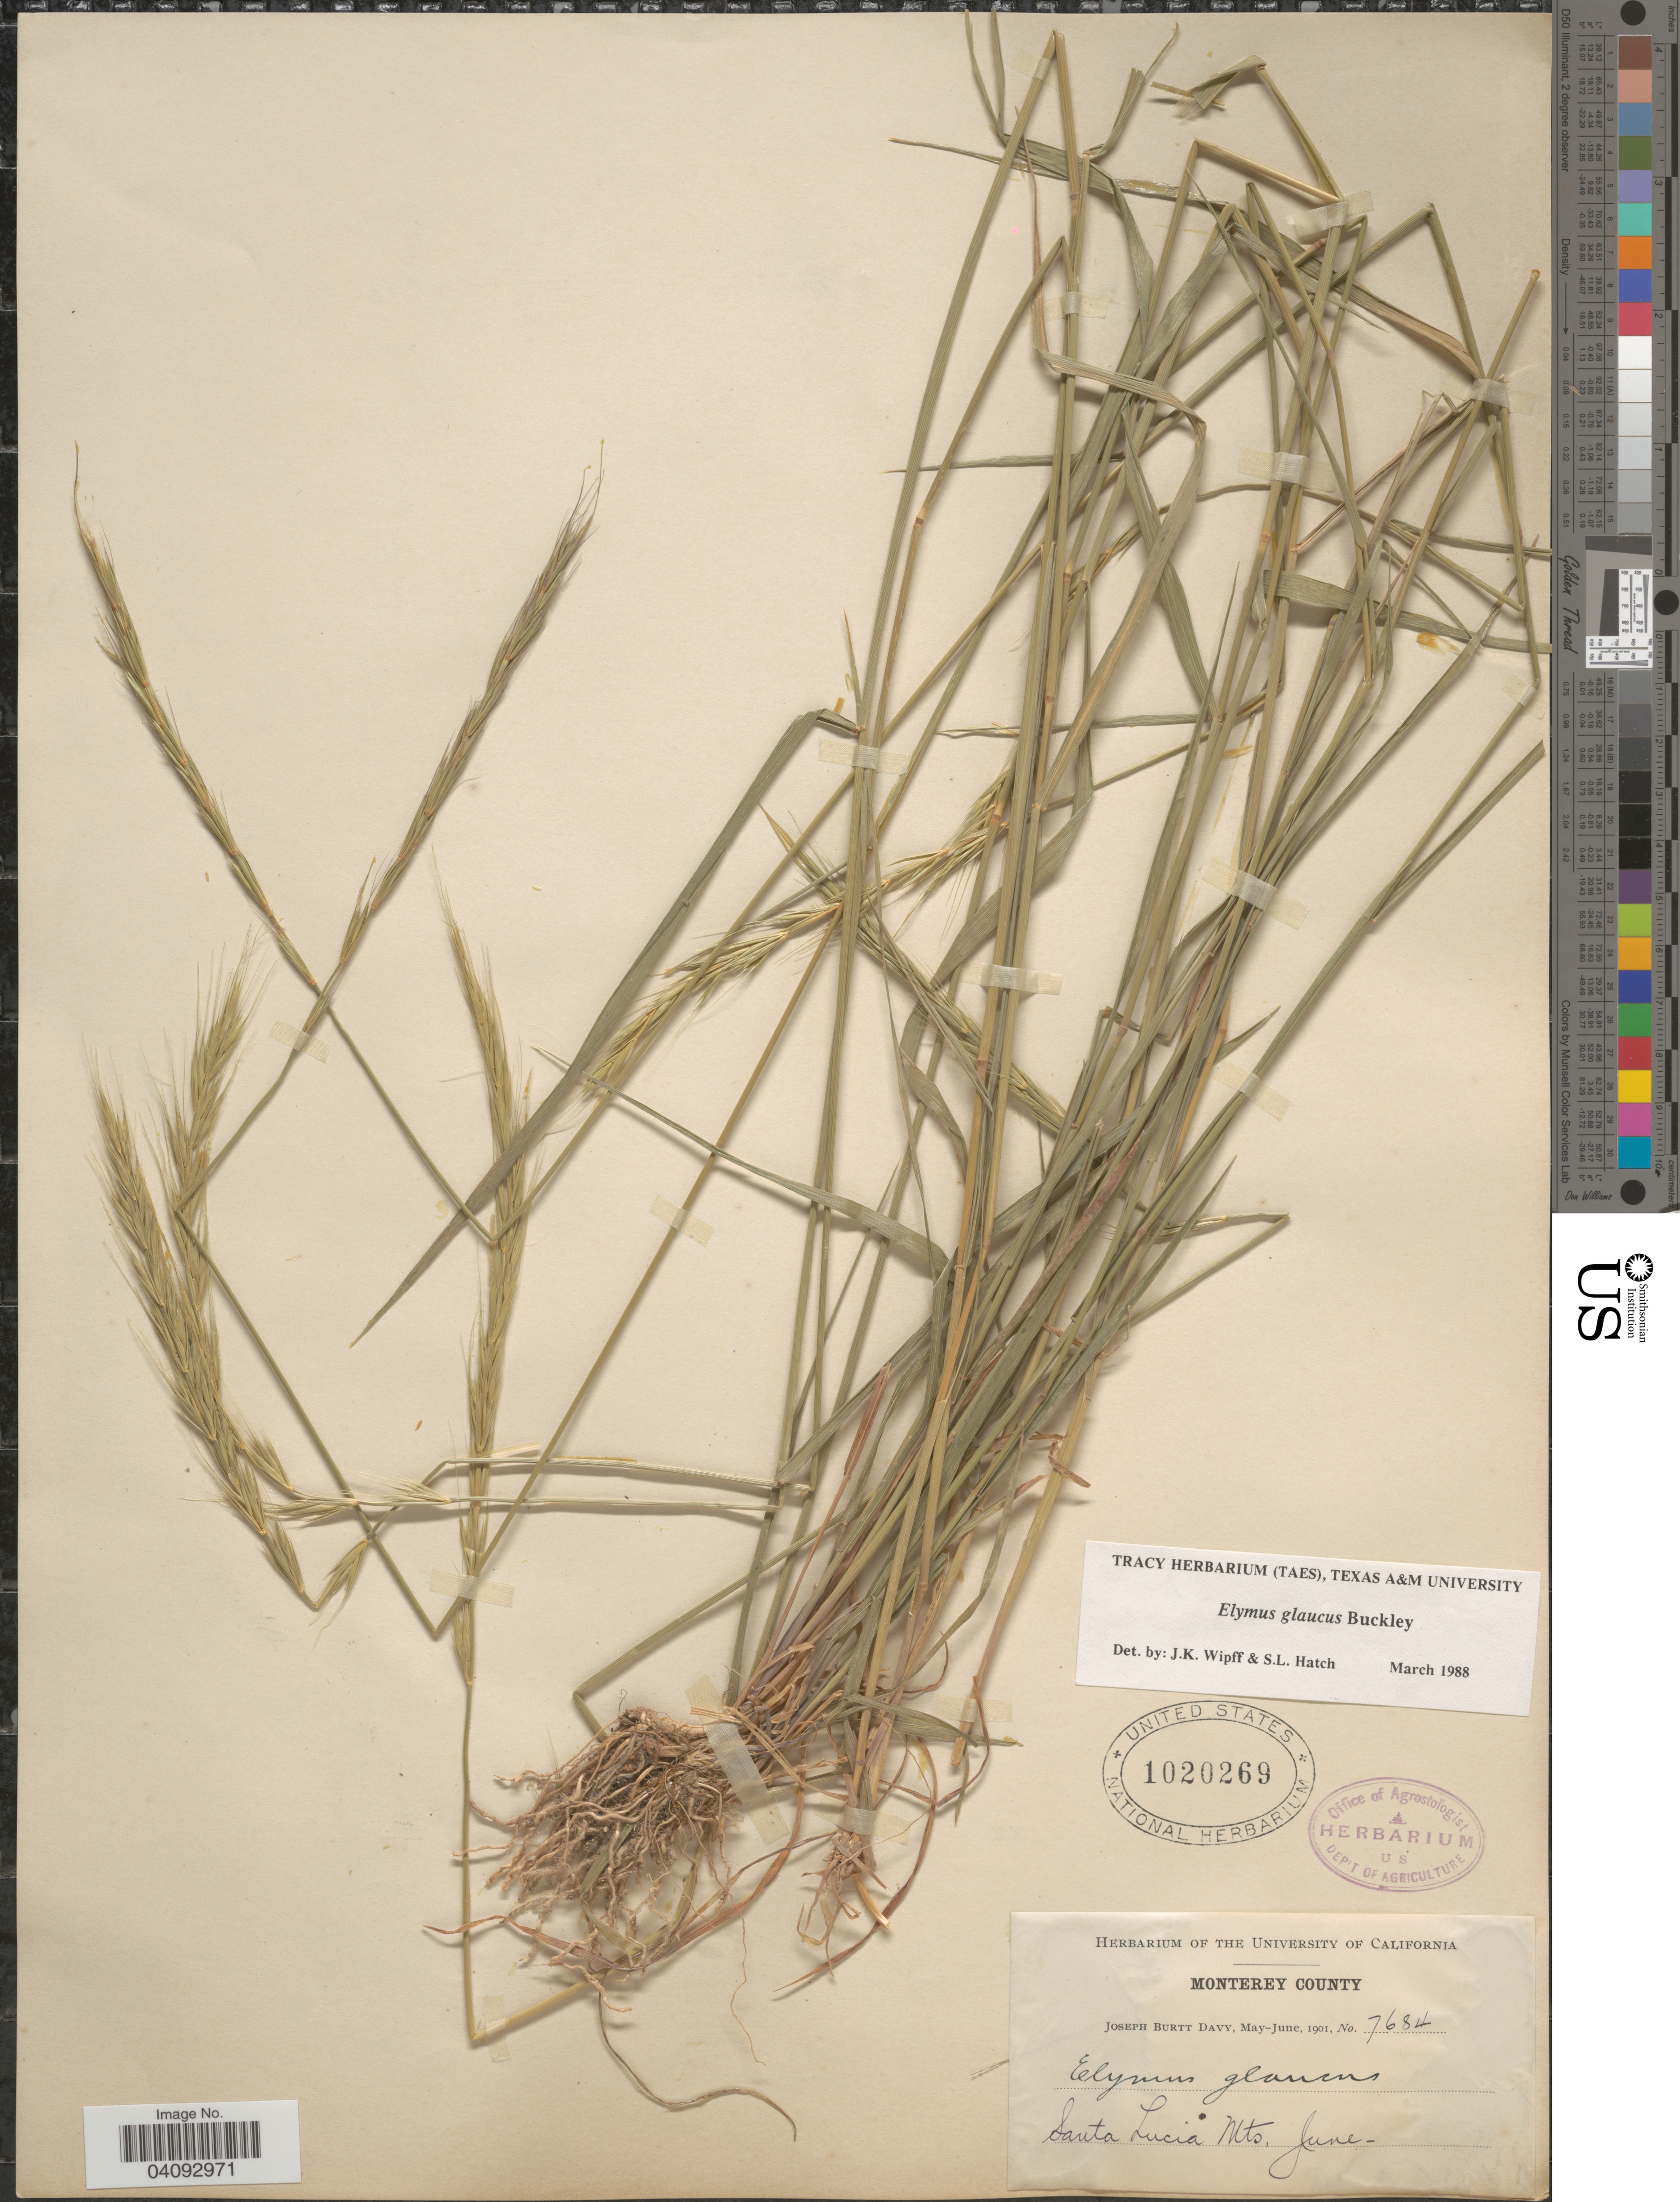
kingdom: Plantae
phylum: Tracheophyta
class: Liliopsida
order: Poales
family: Poaceae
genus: Elymus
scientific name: Elymus glaucus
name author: Buckley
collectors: J. Burtt Davy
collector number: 7684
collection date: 1901-06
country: United States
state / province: California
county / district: Monterey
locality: Monterey County. Santa Lucia Mts.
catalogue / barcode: US 1020269